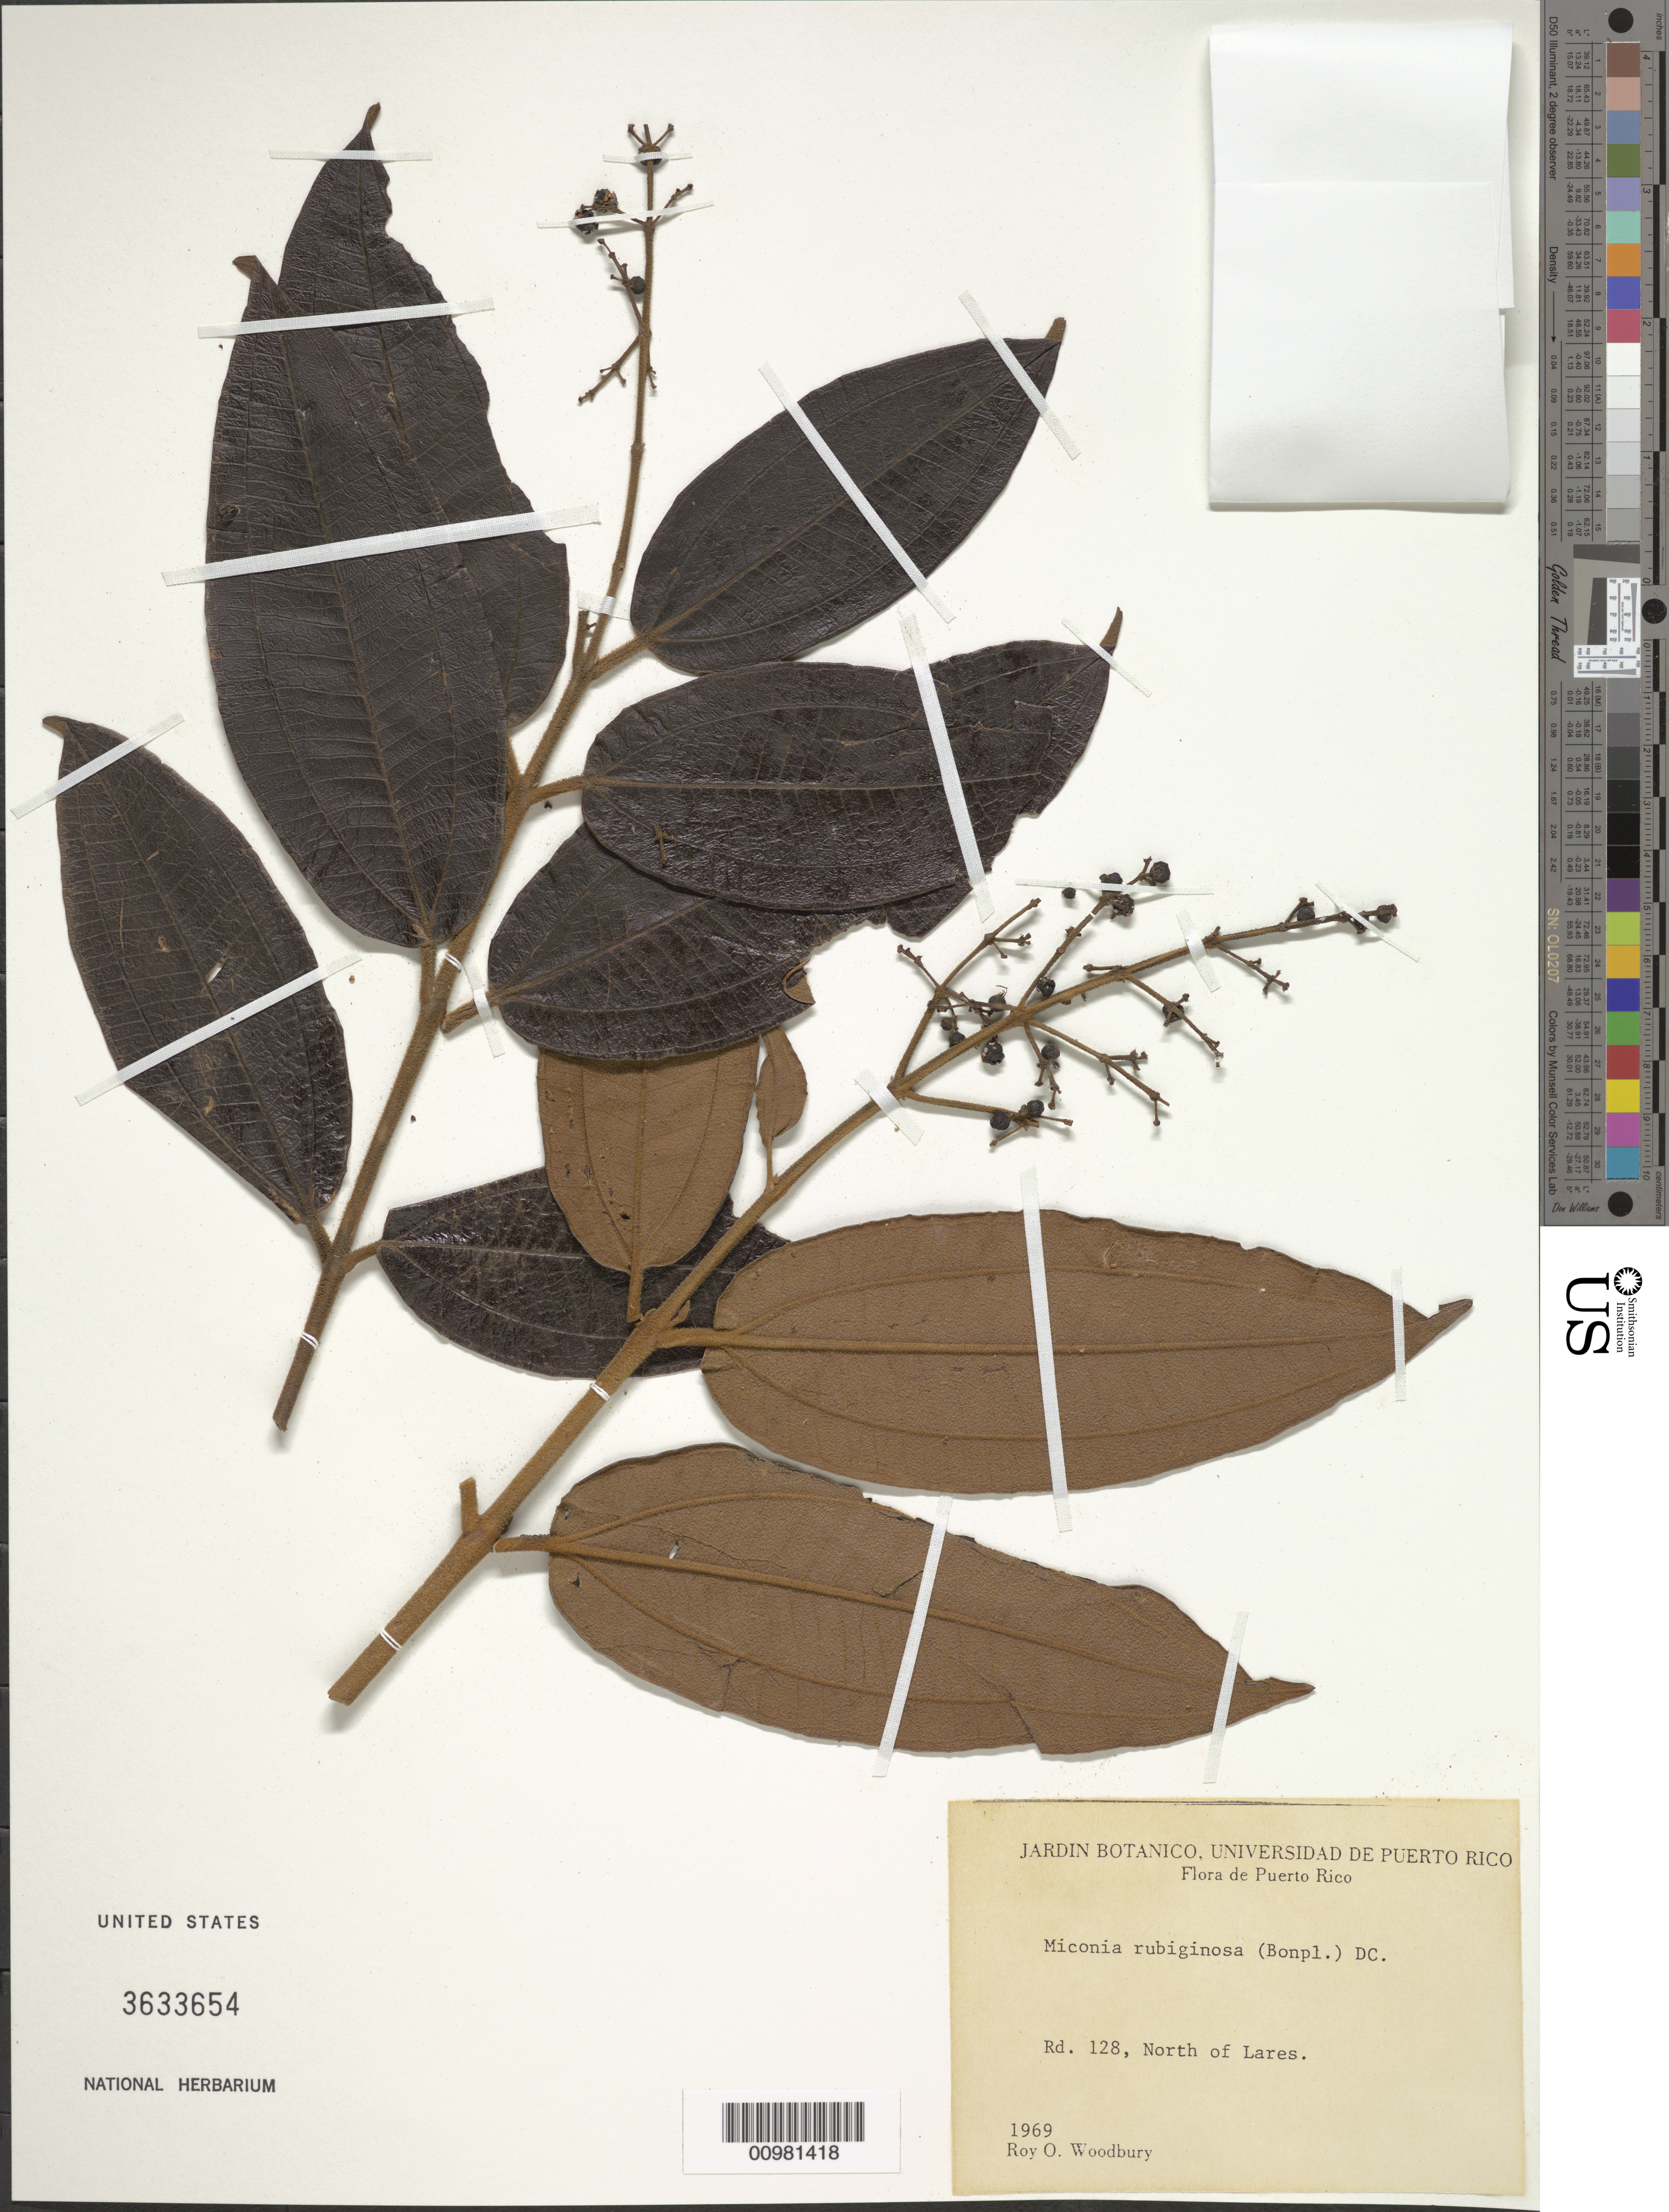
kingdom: Plantae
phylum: Tracheophyta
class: Magnoliopsida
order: Myrtales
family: Melastomataceae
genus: Miconia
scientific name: Miconia rubiginosa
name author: (Bonpl.) DC.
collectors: R. O. Woodbury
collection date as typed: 1969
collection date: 1969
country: Puerto Rico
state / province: Lares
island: Puerto Rico I.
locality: Lares, N of, Rd. 128.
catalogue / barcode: US 3633654